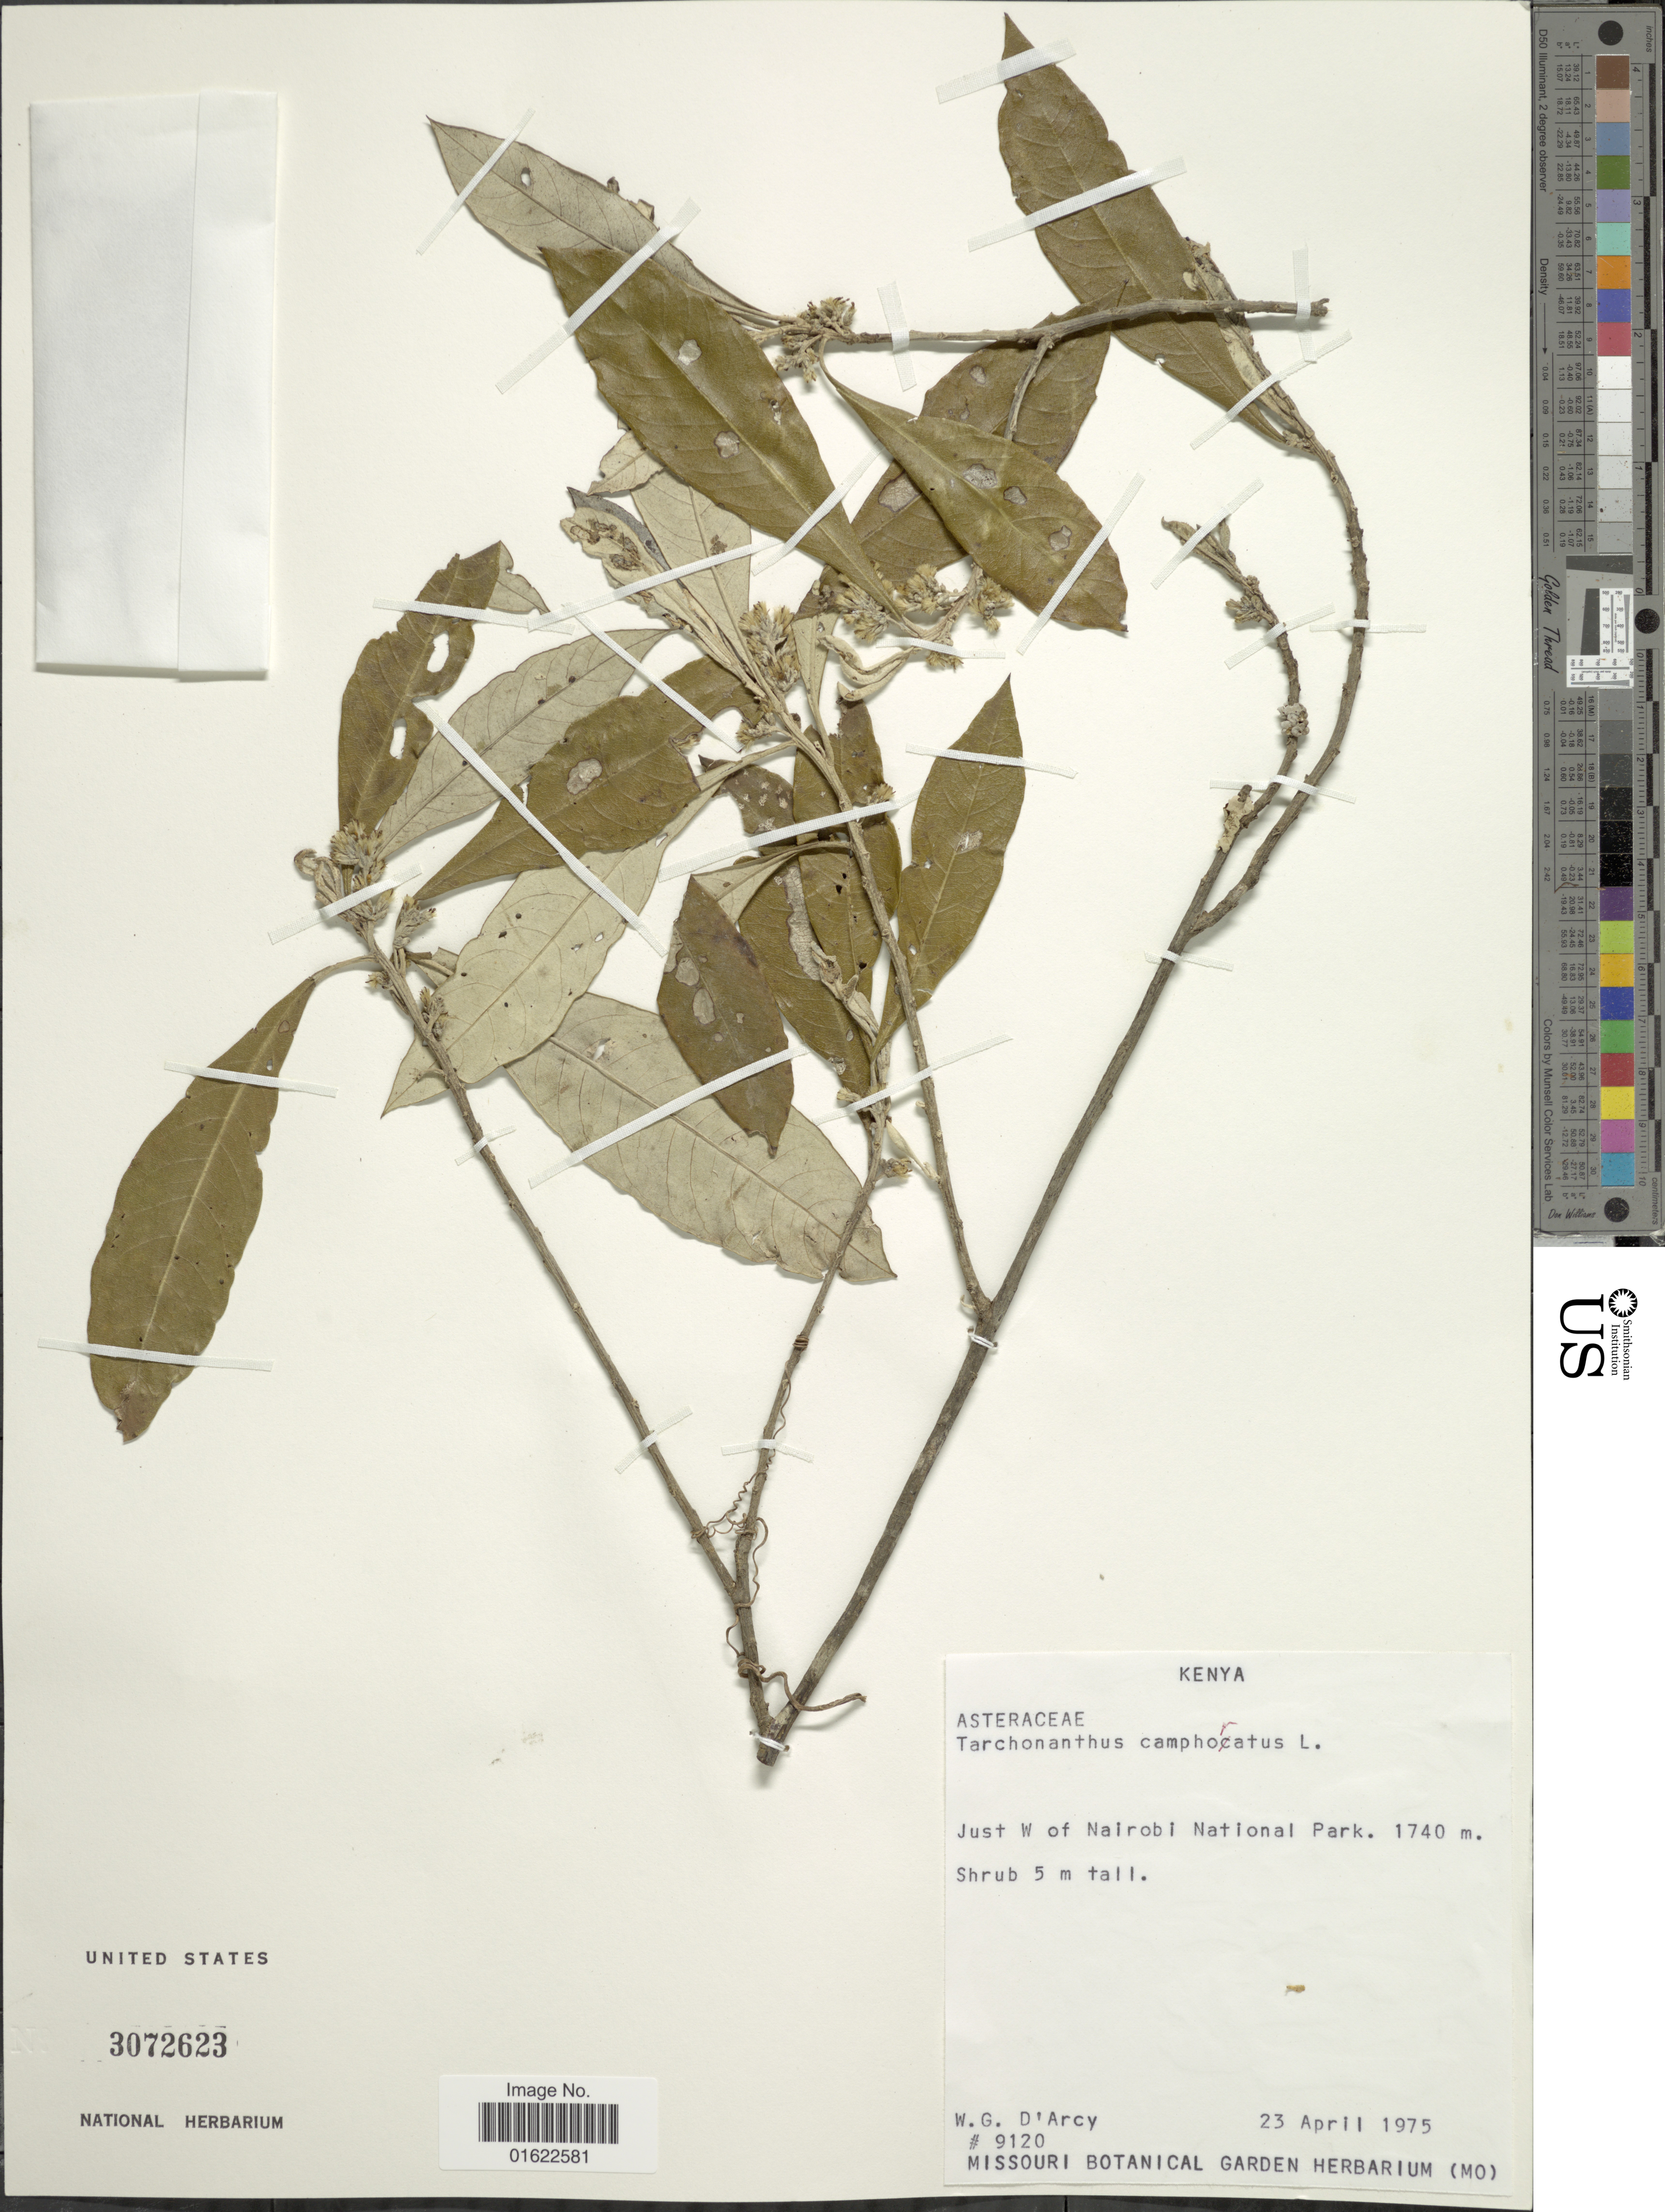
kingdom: Plantae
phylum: Tracheophyta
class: Magnoliopsida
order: Asterales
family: Asteraceae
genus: Tarchonanthus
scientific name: Tarchonanthus camphoratus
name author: L.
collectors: W. G. D'Arcy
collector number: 9120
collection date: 1975-04-23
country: Kenya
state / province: Nairobi Area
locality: Just W of Nairobi National Park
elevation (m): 1740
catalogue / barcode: US 3072623